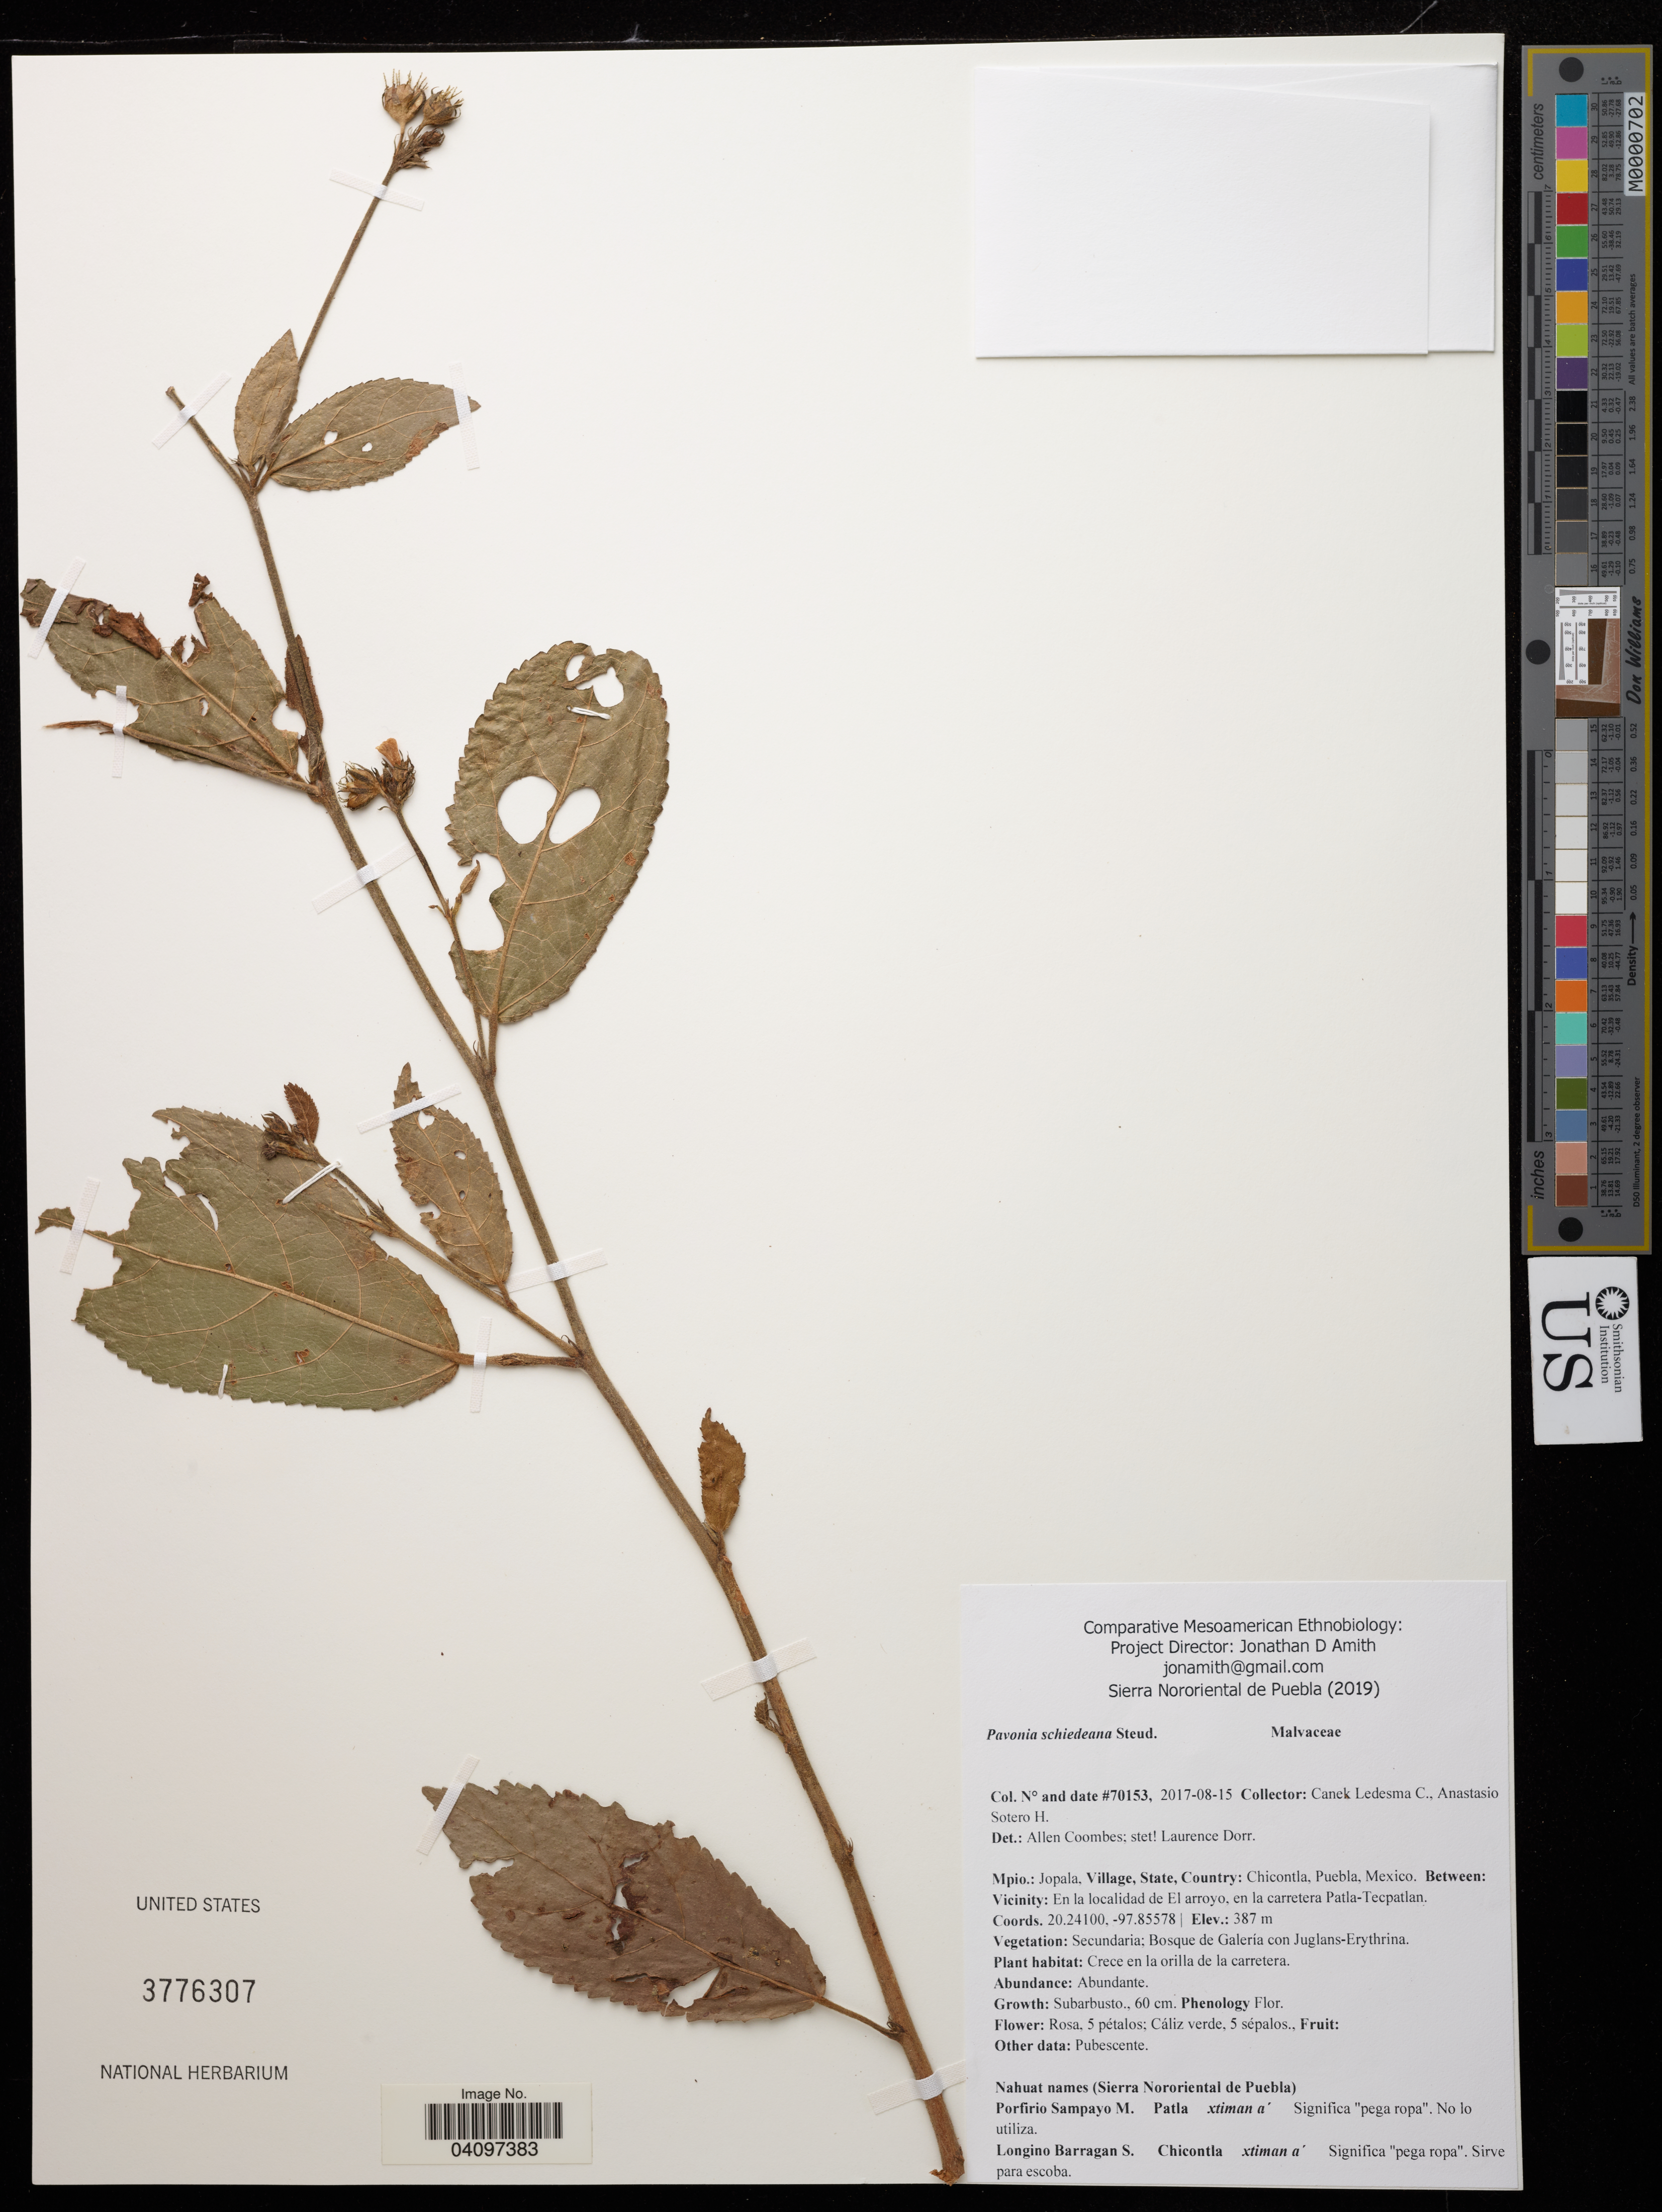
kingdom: Plantae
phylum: Tracheophyta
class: Magnoliopsida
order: Malvales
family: Malvaceae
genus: Pavonia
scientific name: Pavonia schiedeana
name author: Steud.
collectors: A. Sotero H.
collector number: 70153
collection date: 2017-08-15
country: Mexico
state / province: Puebla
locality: Mpio.: Jopala, Village, State, Country: Chicontla, Between: Vicinity: En la localidad de El arroyo, en la carretera Patla-Tecpatlan.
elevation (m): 387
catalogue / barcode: US 3776307